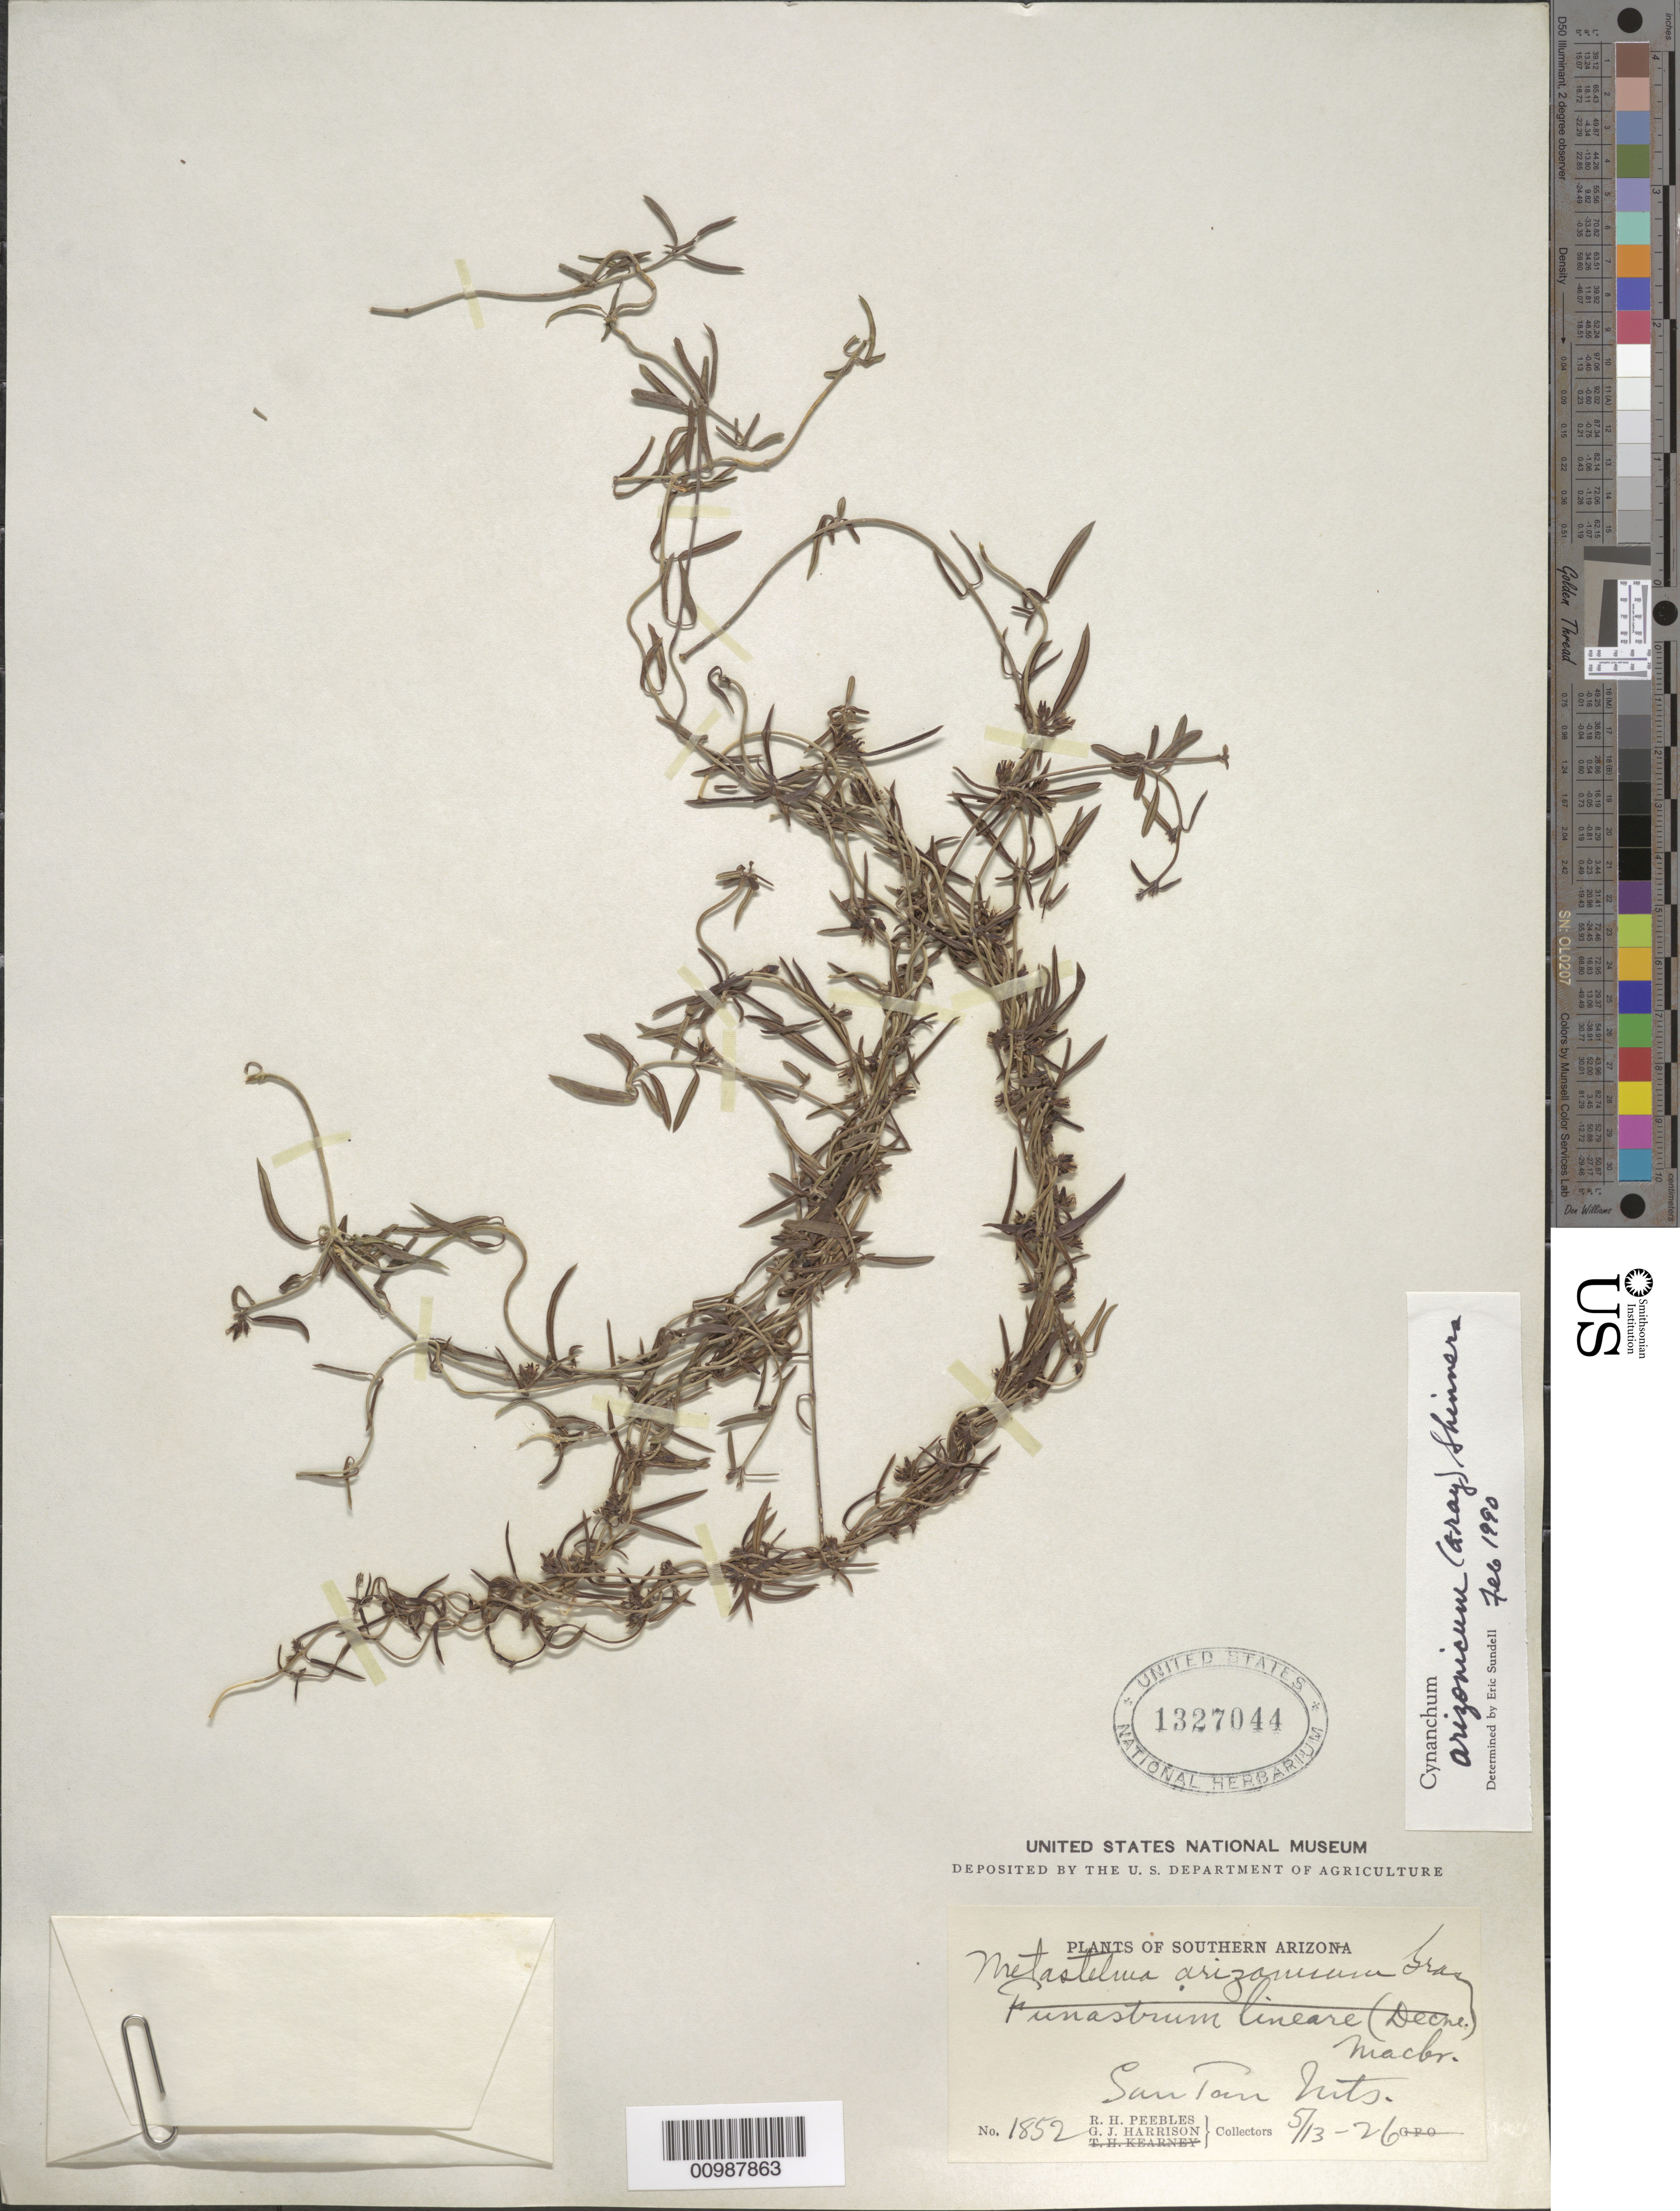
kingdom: Plantae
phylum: Tracheophyta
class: Magnoliopsida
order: Gentianales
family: Apocynaceae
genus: Cynanchum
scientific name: Cynanchum arizonicum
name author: (A. Gray) Shinners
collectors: R. H. Peebles & G. J. Harrison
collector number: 1852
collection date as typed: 13 May 1926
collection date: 1926-05-13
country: United States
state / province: Arizona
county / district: Maricopa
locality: San Tan Mountains.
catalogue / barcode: US 1327044